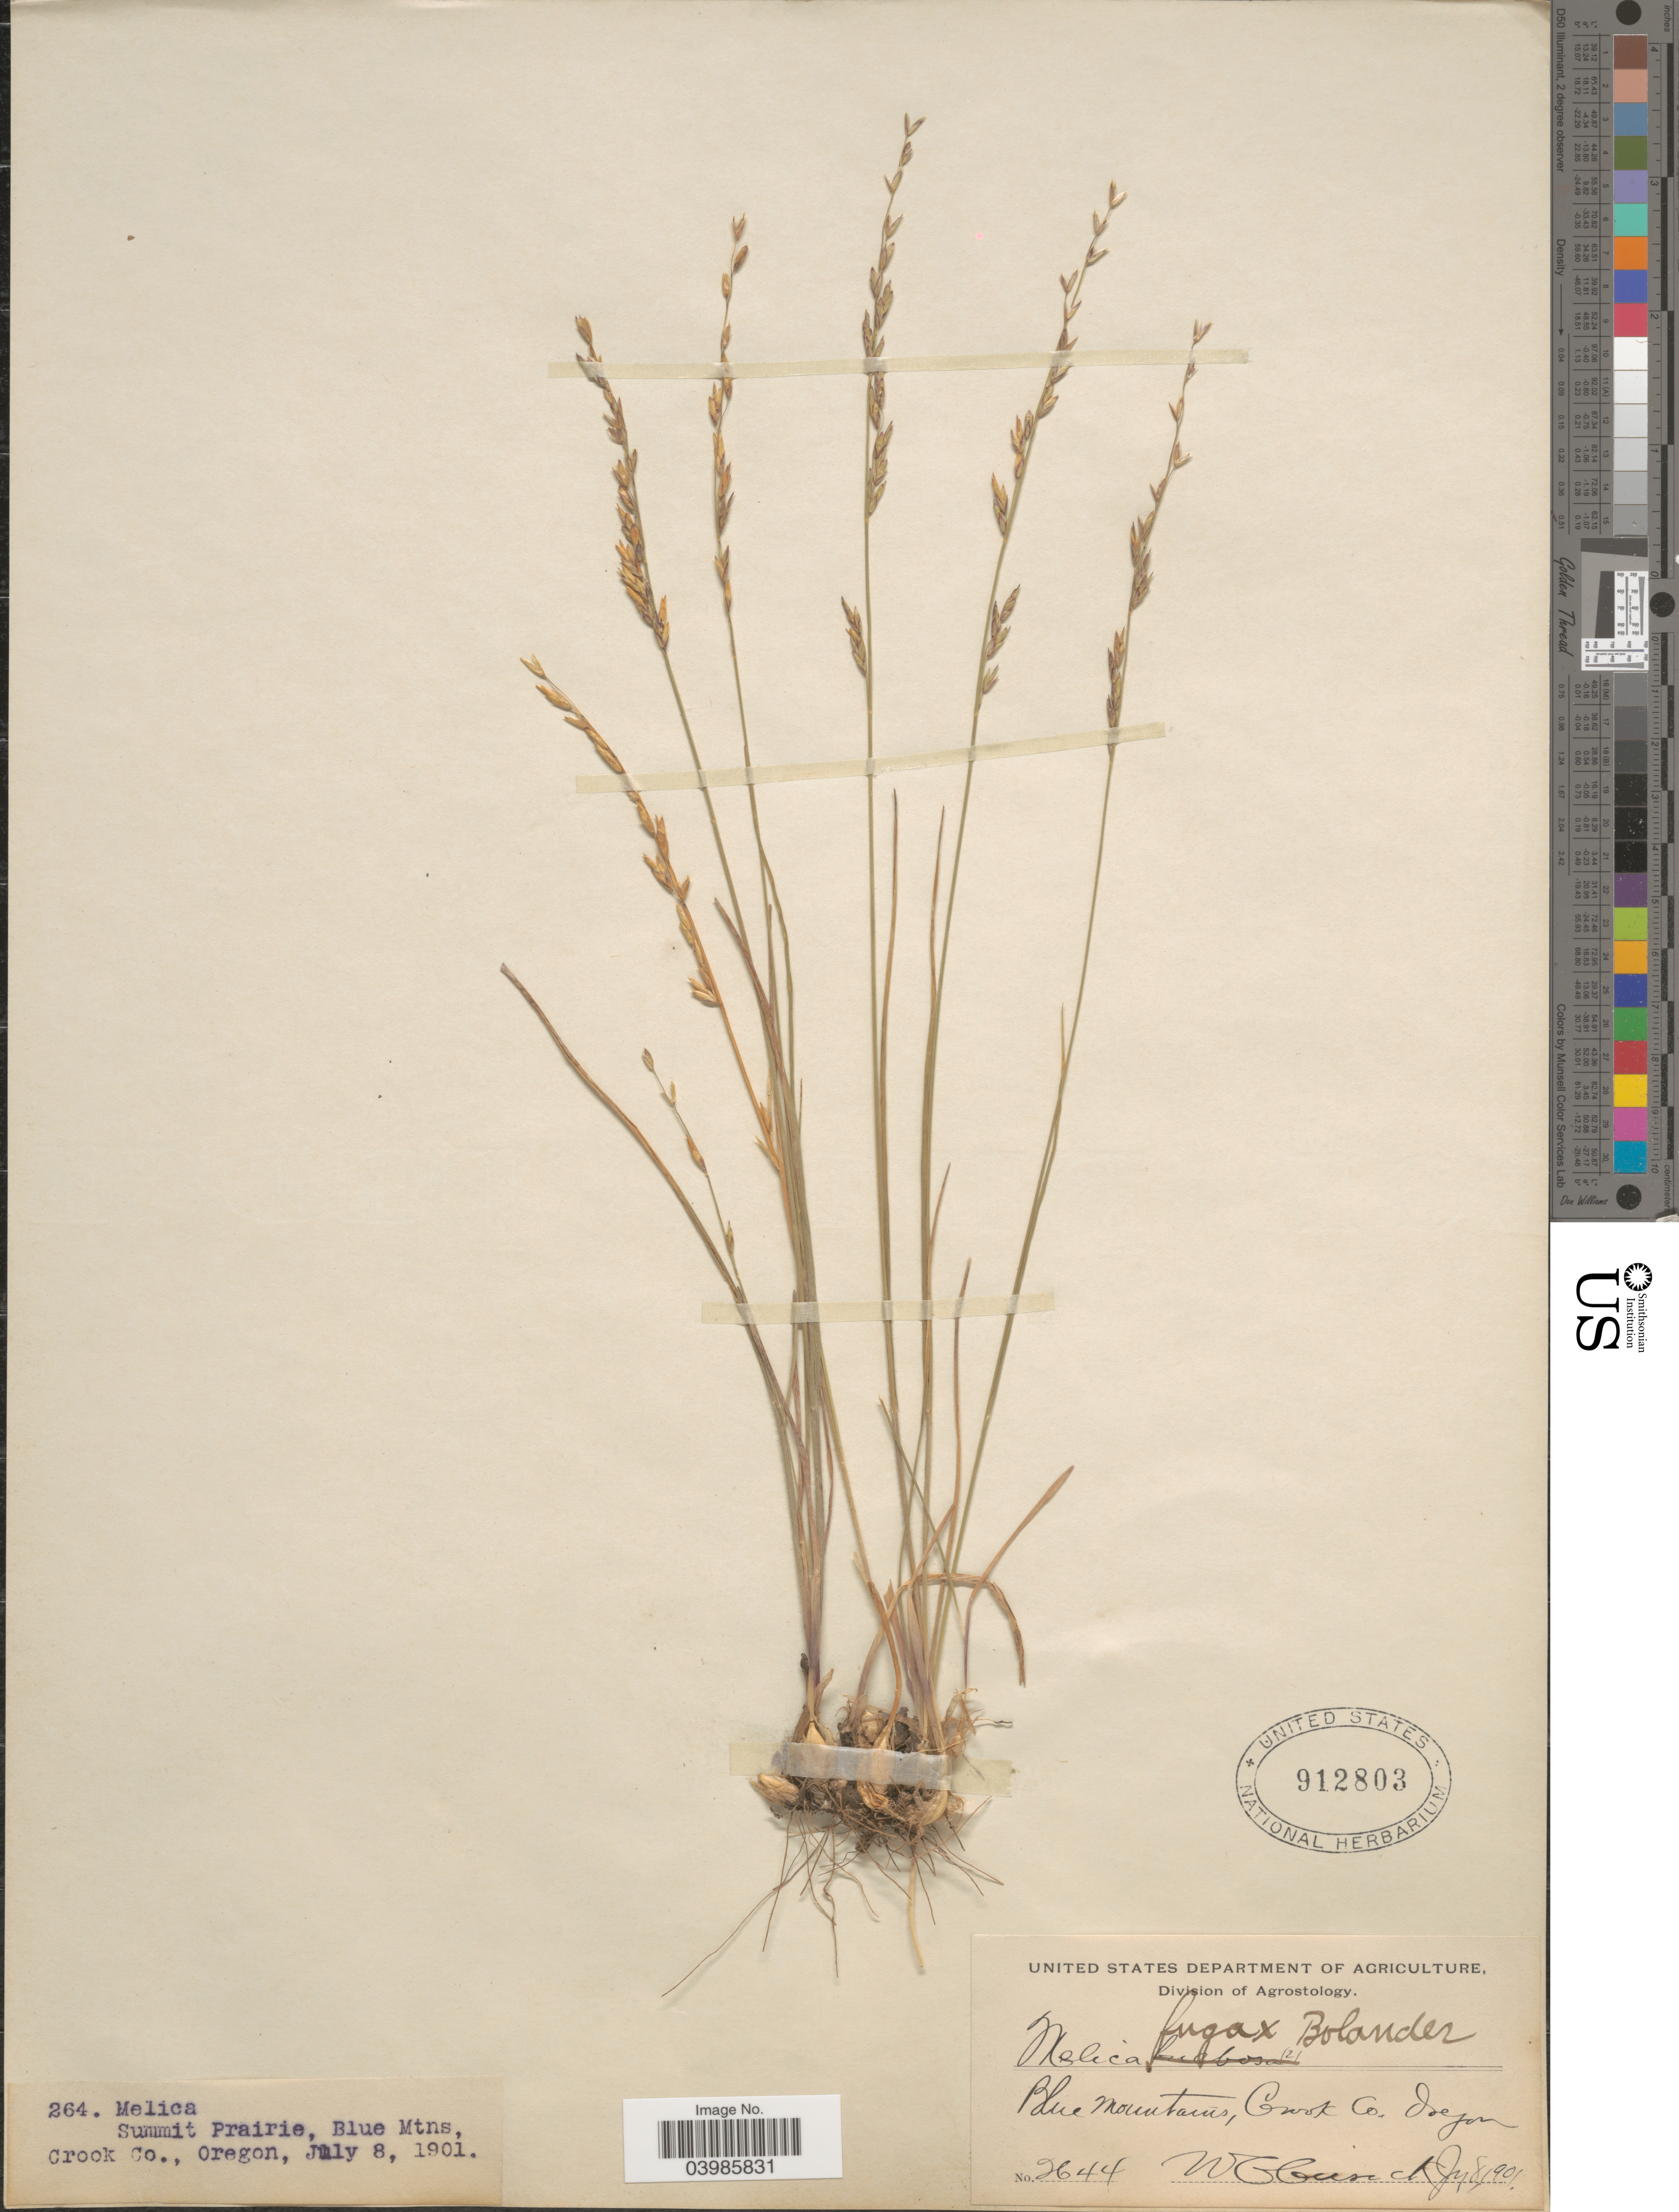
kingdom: Plantae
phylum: Tracheophyta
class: Liliopsida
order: Poales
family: Poaceae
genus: Melica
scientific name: Melica fugax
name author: Bol.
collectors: W. C. Cusick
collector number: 2644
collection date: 1901-07-08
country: United States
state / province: Oregon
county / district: Crook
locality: Blue Mountains, Crook Co. Summit Prairie, Blue Mtns, Crook Co.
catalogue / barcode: US 912803